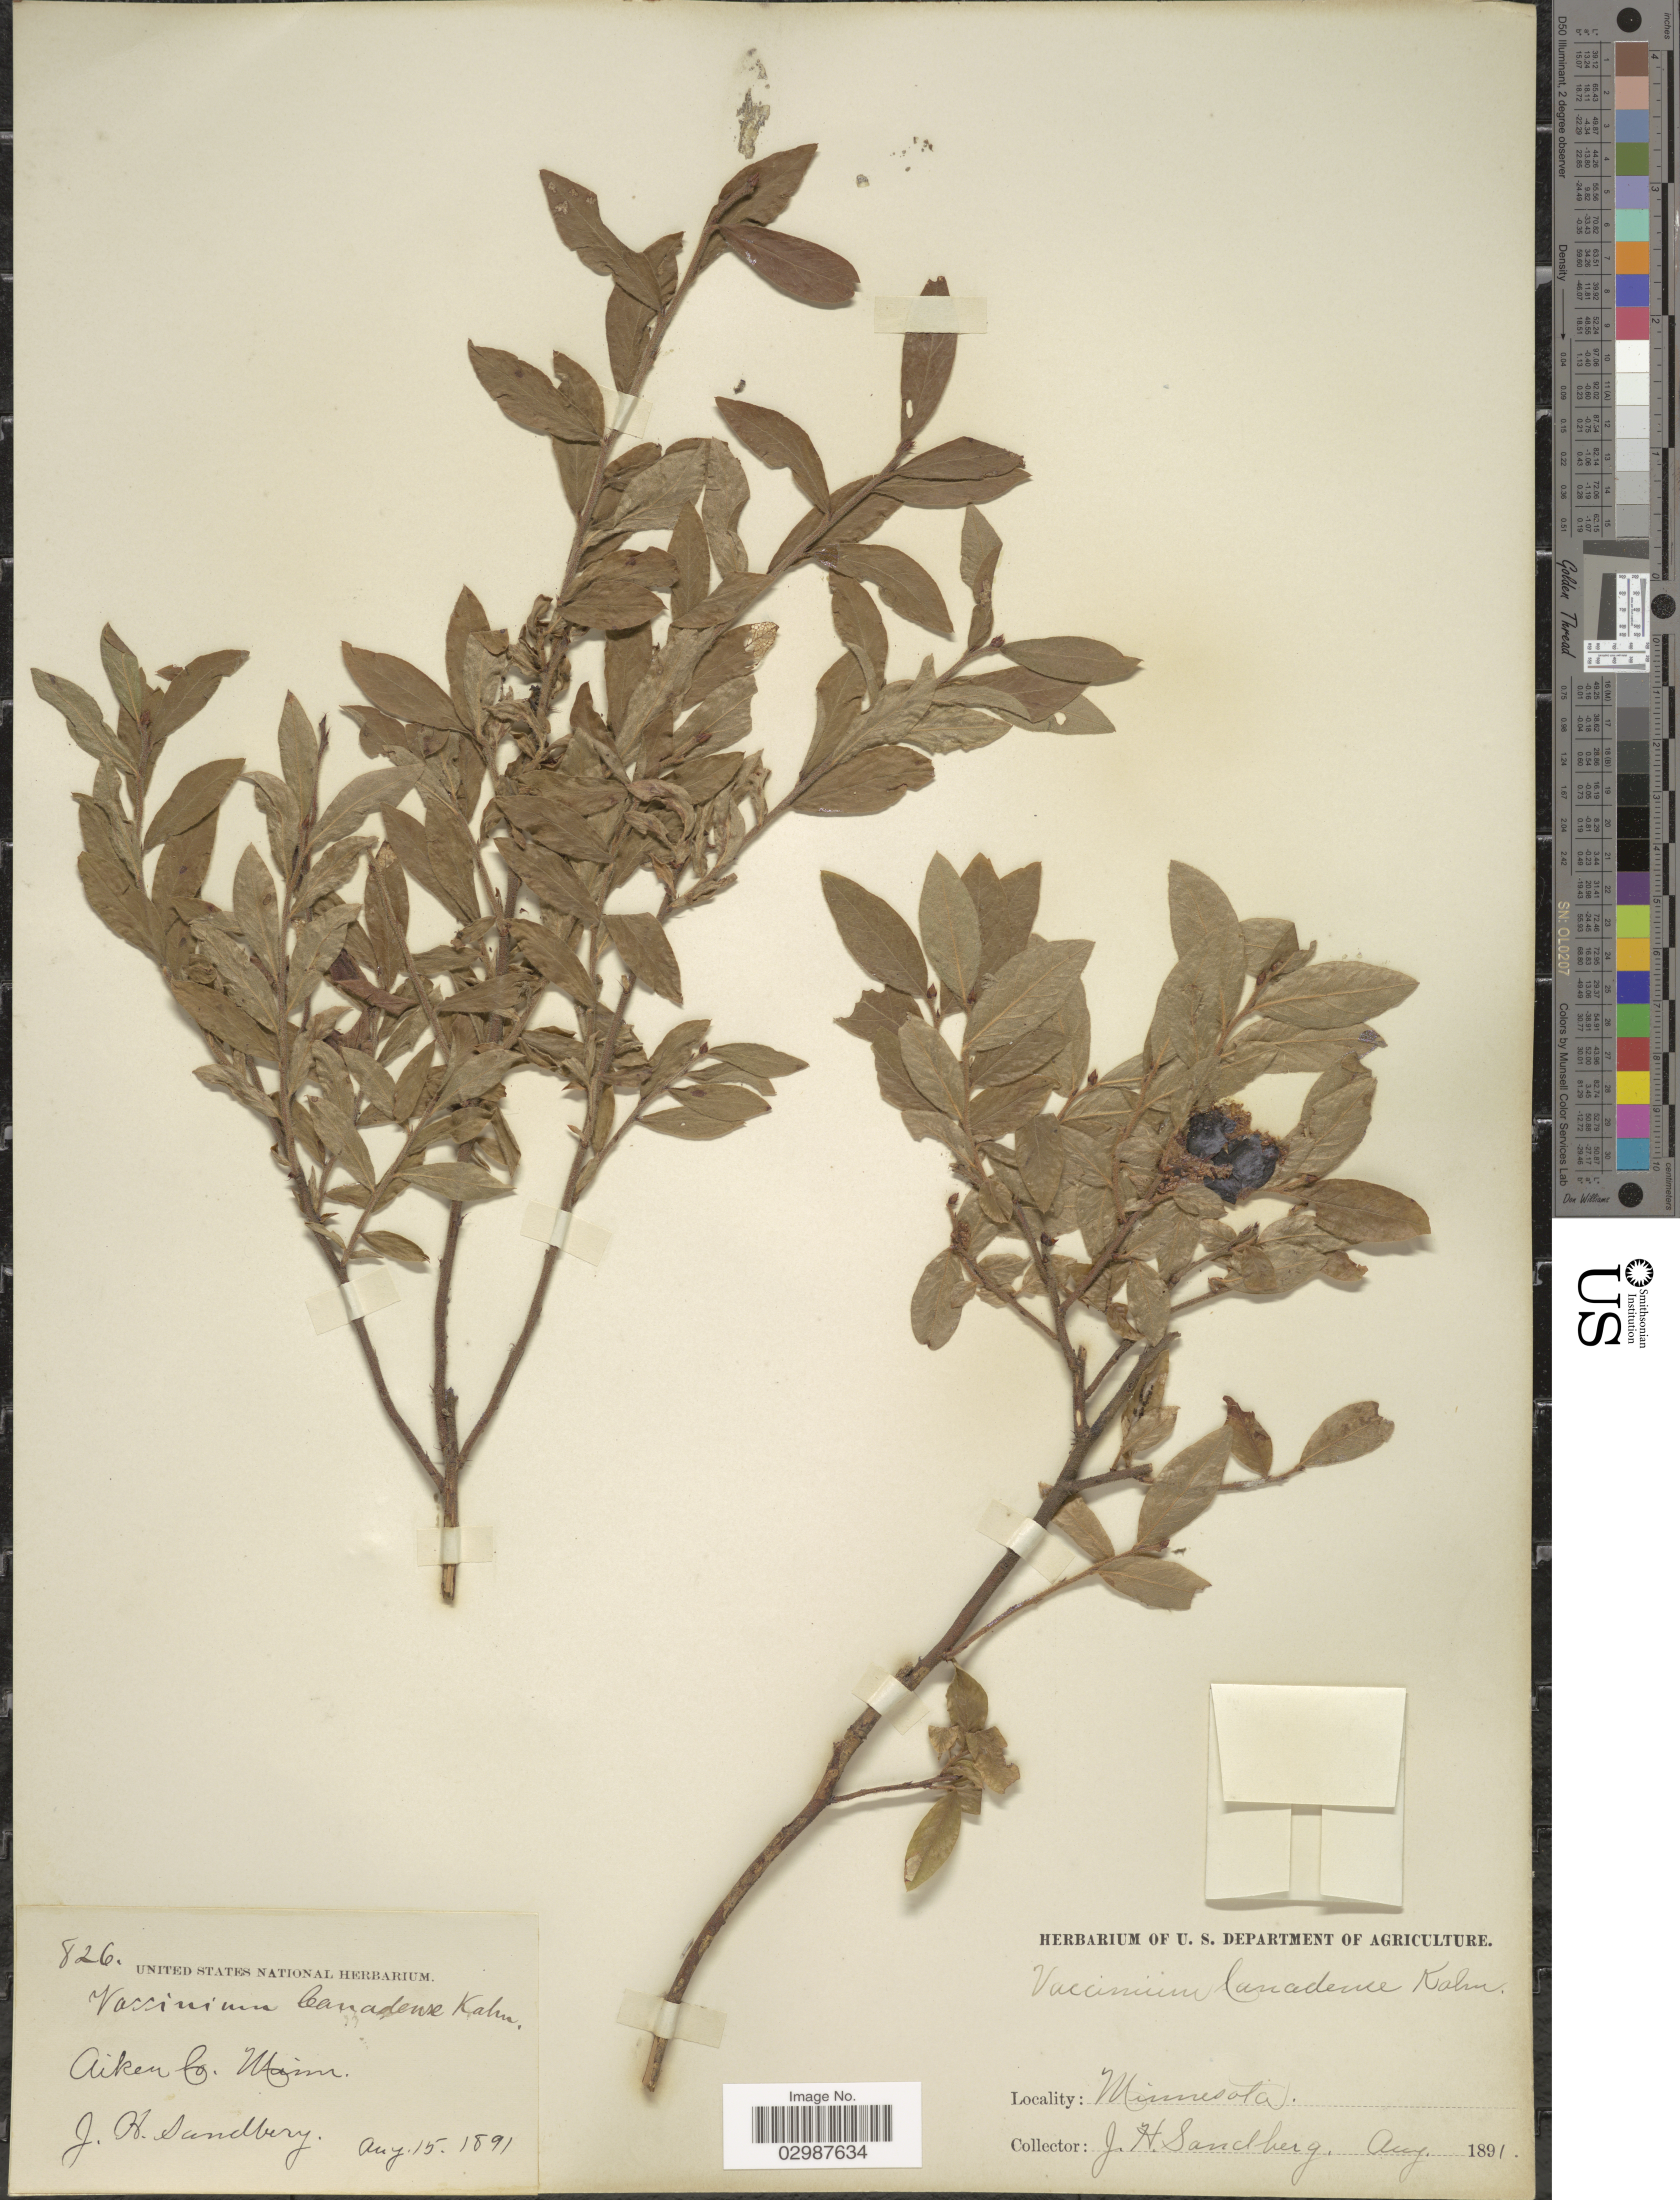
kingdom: Plantae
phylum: Tracheophyta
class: Magnoliopsida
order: Ericales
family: Ericaceae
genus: Vaccinium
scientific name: Vaccinium canadense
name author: Kalm ex Richardson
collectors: J. H. Sandberg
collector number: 826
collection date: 1891-08-15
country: United States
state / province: Minnesota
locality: Aiken Co.